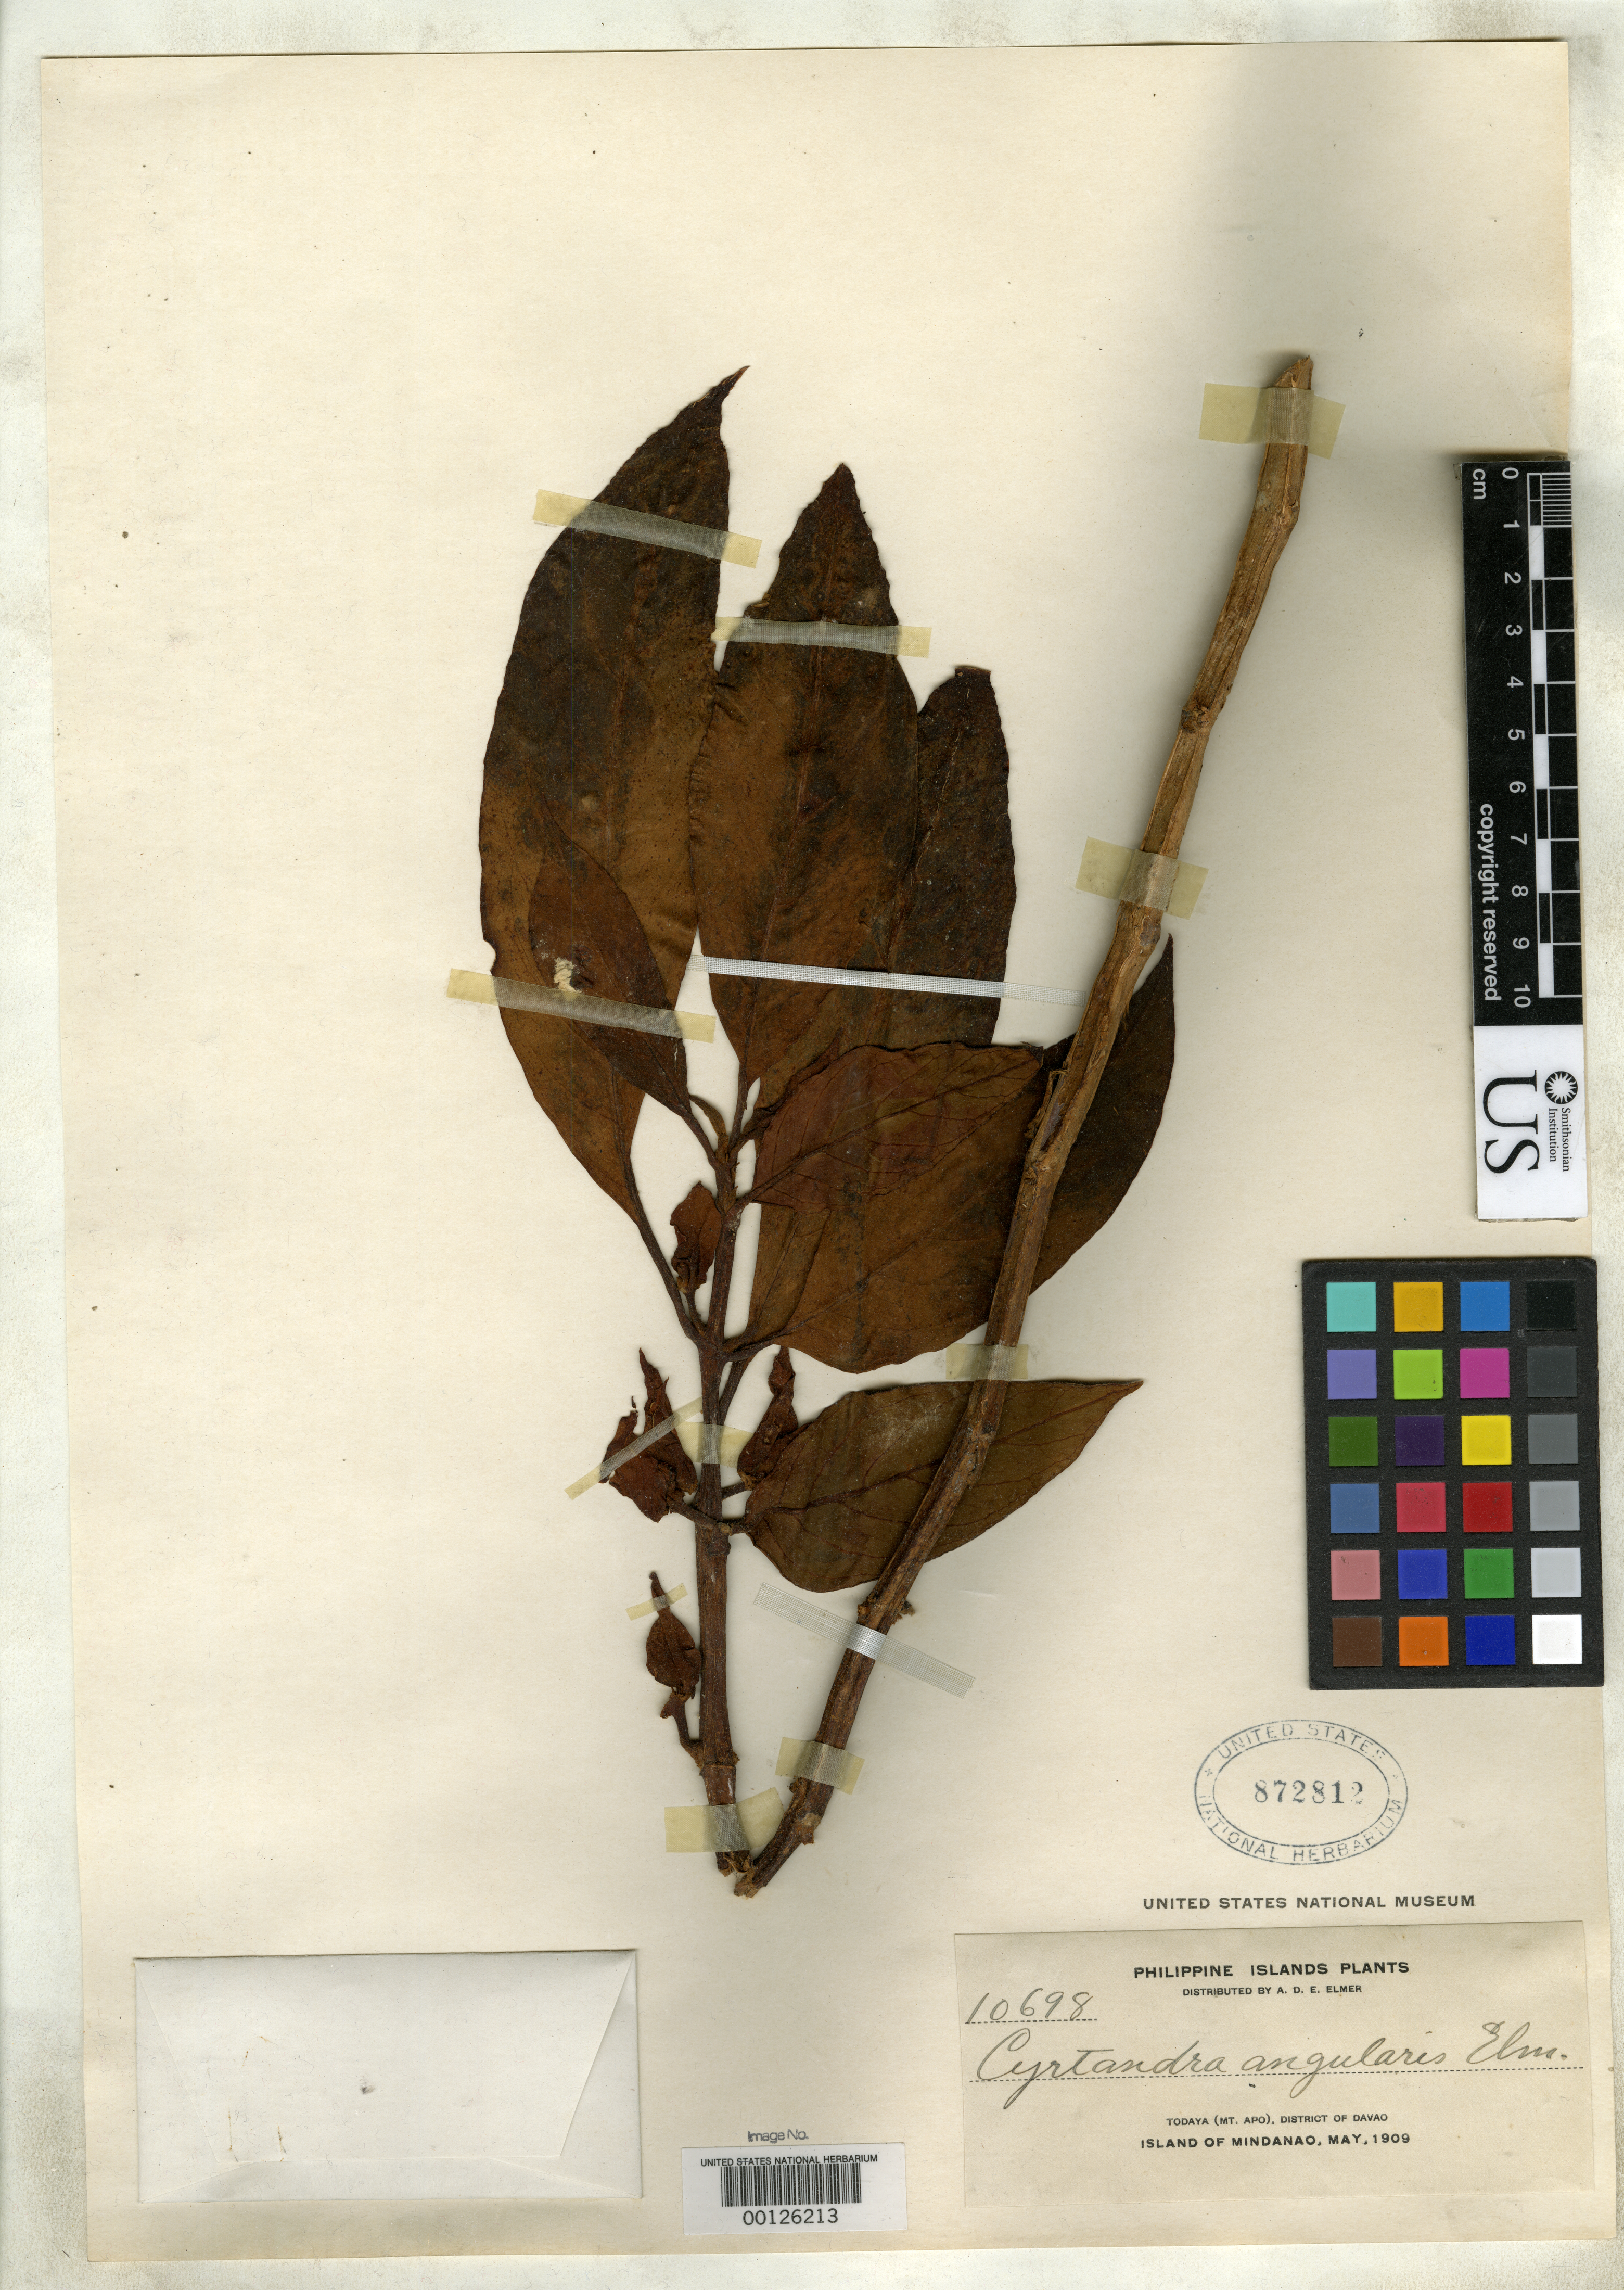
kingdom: Plantae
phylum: Tracheophyta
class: Magnoliopsida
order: Lamiales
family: Gesneriaceae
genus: Cyrtandra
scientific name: Cyrtandra angularis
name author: Elmer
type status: Isolectotype; Type Collection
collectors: A. D. E. Elmer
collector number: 10698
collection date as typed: May 1909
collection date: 1909-05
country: Philippines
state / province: Davao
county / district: Davao del Sur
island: Mindanao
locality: Todaya, Mt. Apo.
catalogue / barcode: US 872812